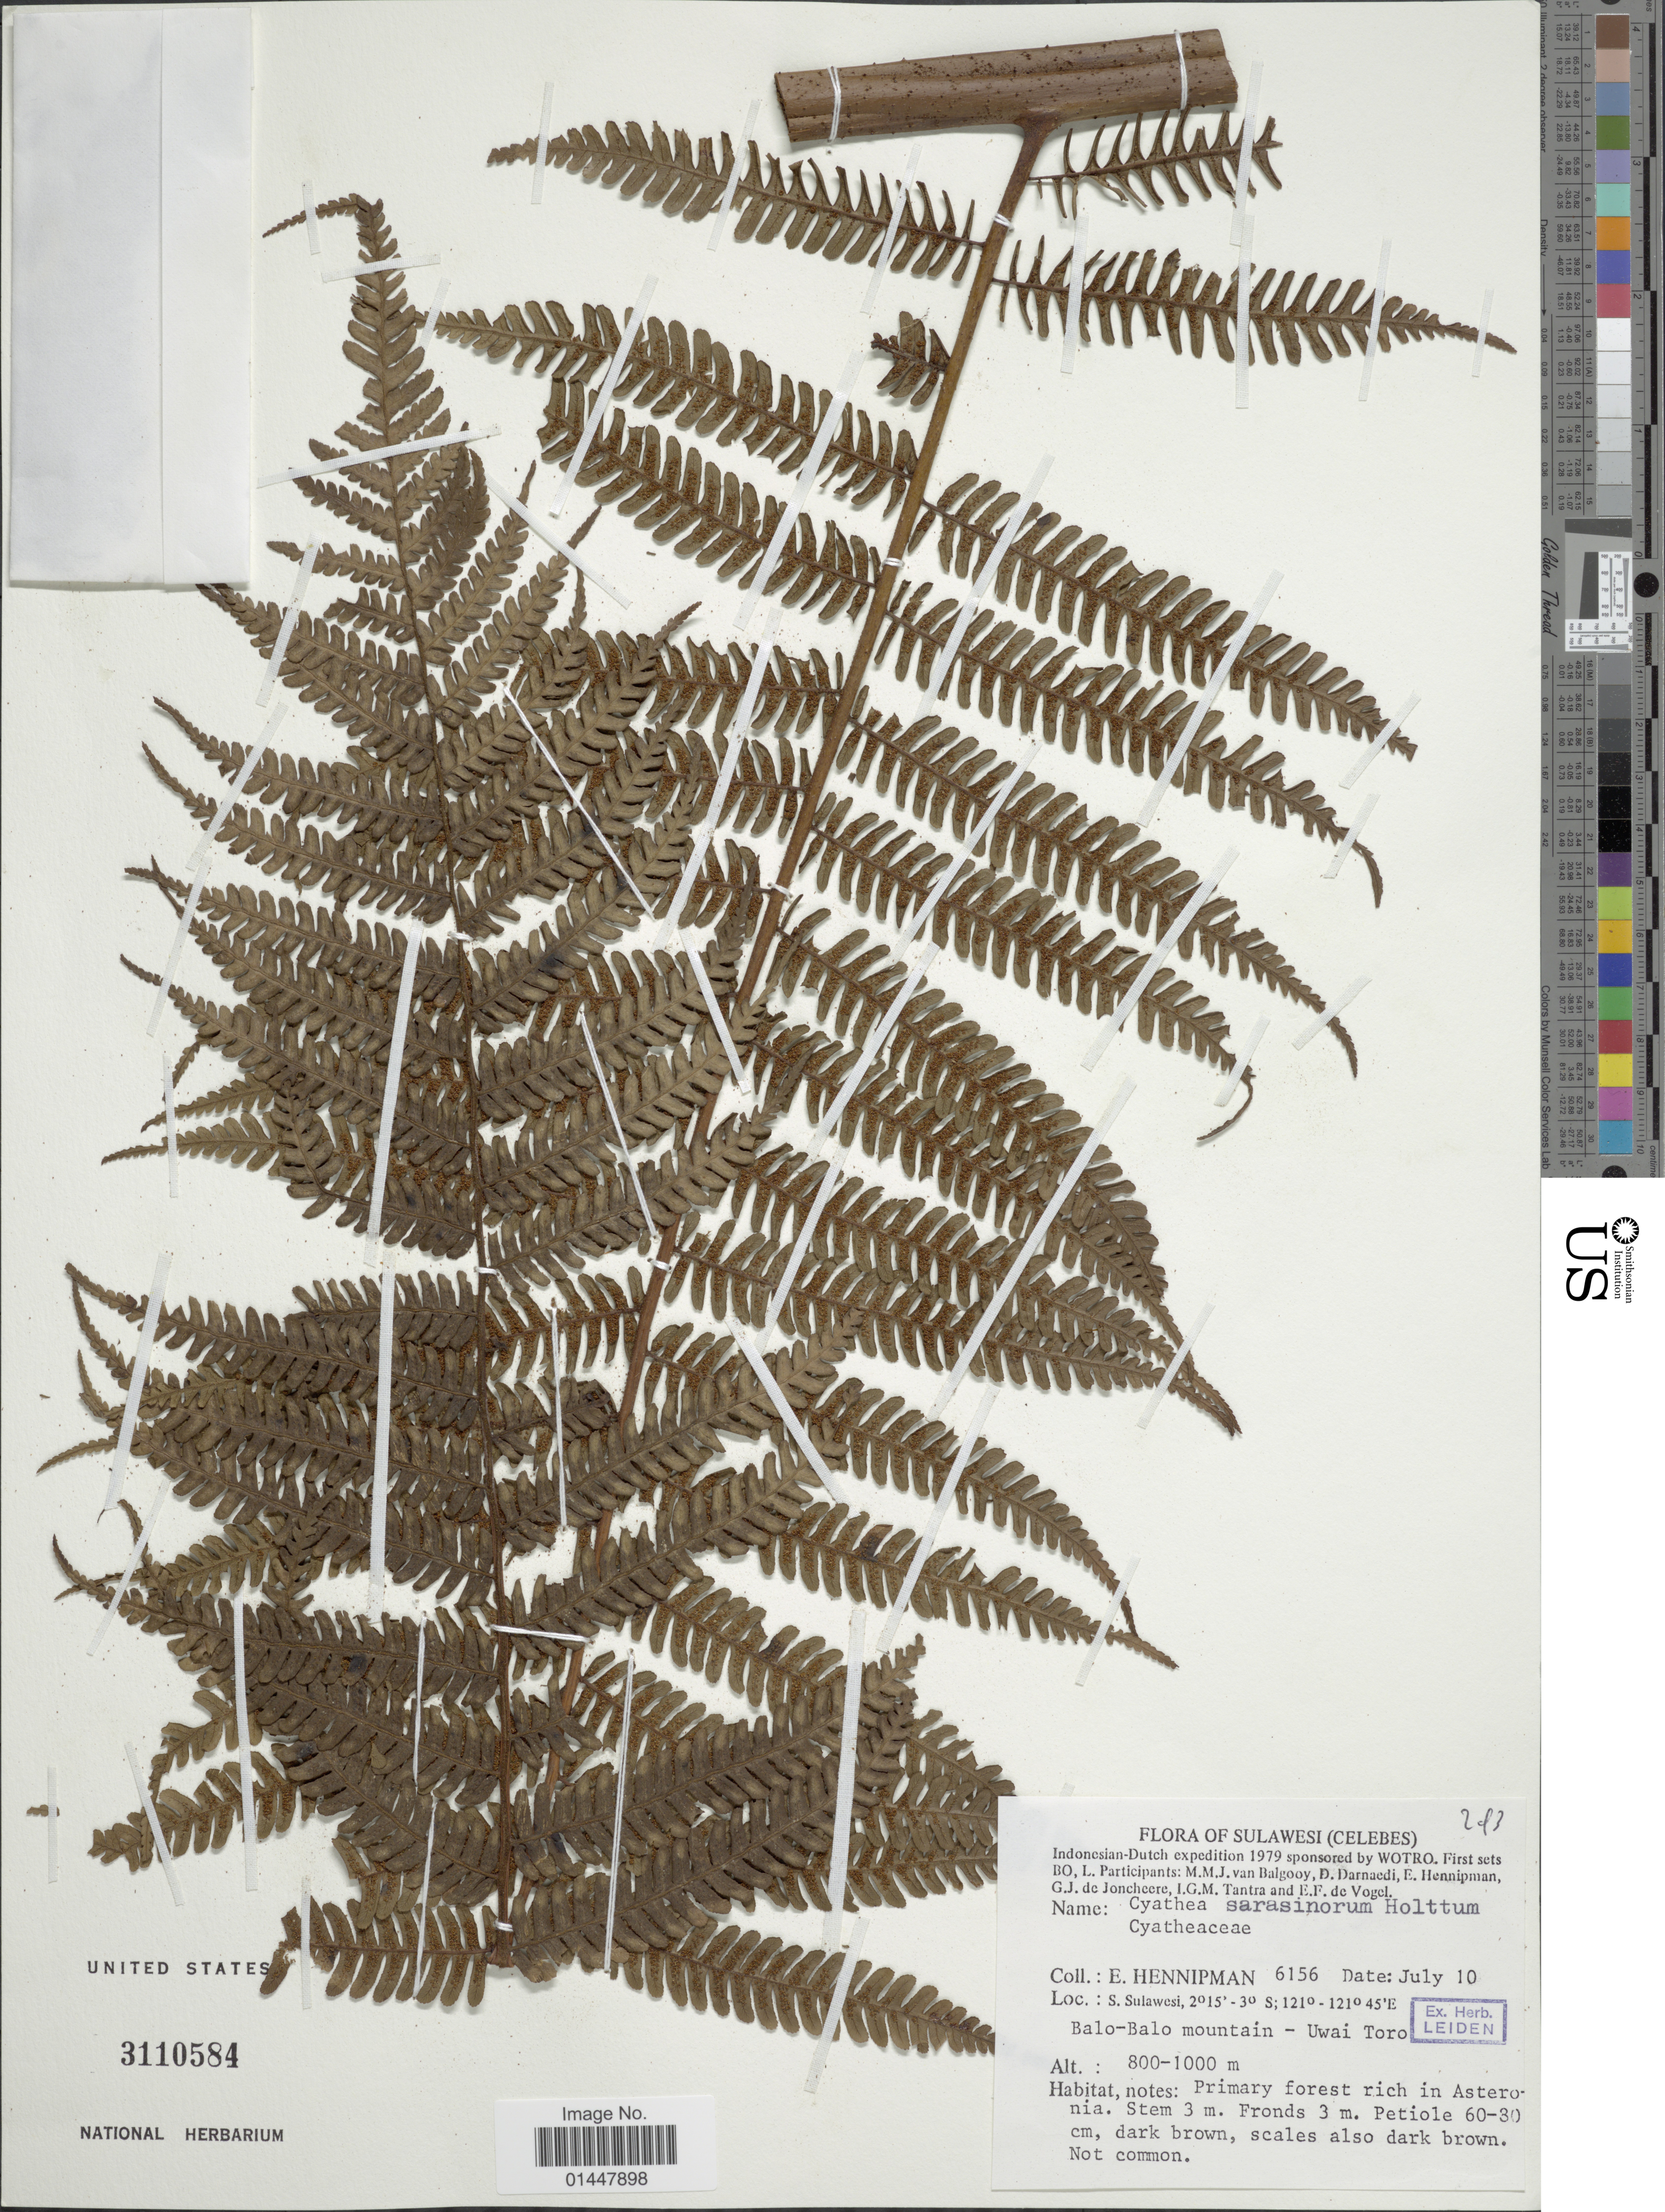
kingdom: Plantae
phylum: Tracheophyta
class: Polypodiopsida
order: Cyatheales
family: Cyatheaceae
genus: Sphaeropteris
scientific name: Sphaeropteris sarasinorum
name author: (Holttum) R.M. Tryon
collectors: E. Hennipman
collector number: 6156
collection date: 1979-07-10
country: Indonesia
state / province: Sulawesi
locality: Sulawesi (Celebes), S. Sulawesi, Balo-Balo mountain-Uwai Toro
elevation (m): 800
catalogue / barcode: US 3110584